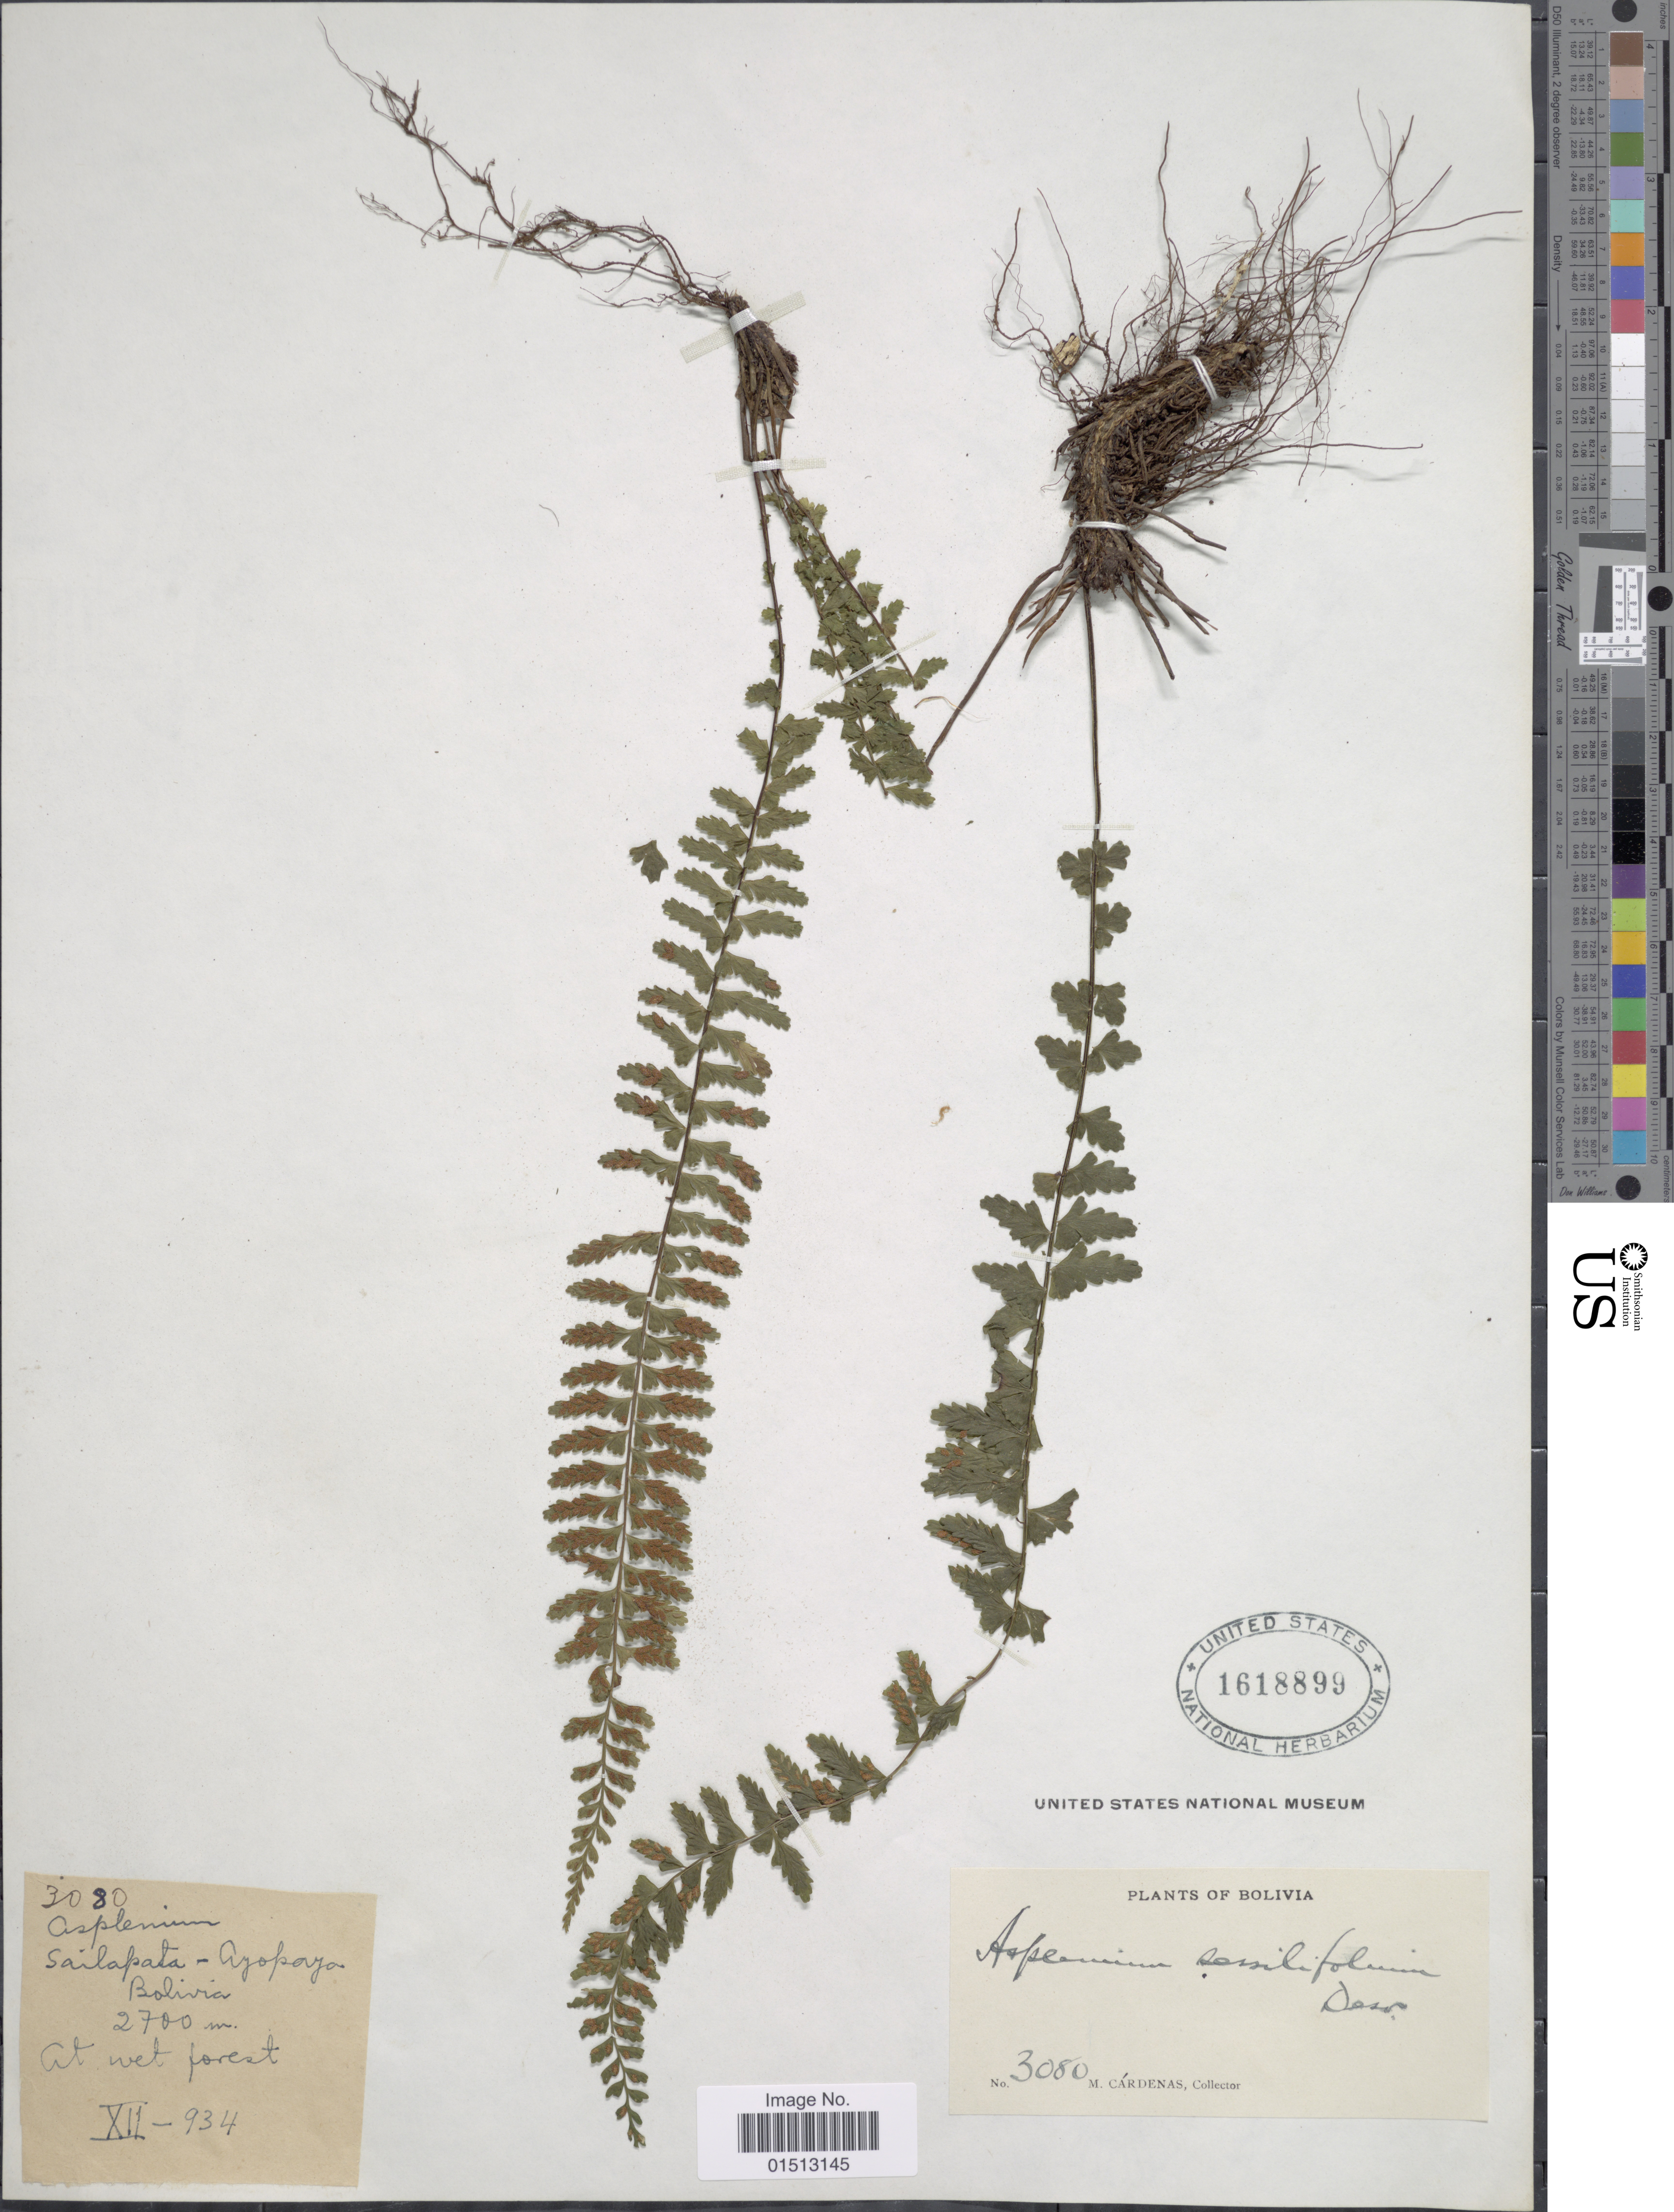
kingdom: Plantae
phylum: Tracheophyta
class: Polypodiopsida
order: Polypodiales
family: Aspleniaceae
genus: Asplenium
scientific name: Asplenium sessilifolium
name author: Desv.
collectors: M. Cárdenas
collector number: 3080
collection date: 1934-12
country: Bolivia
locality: Sailapata-Ayopayo.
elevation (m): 2700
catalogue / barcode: US 1618899